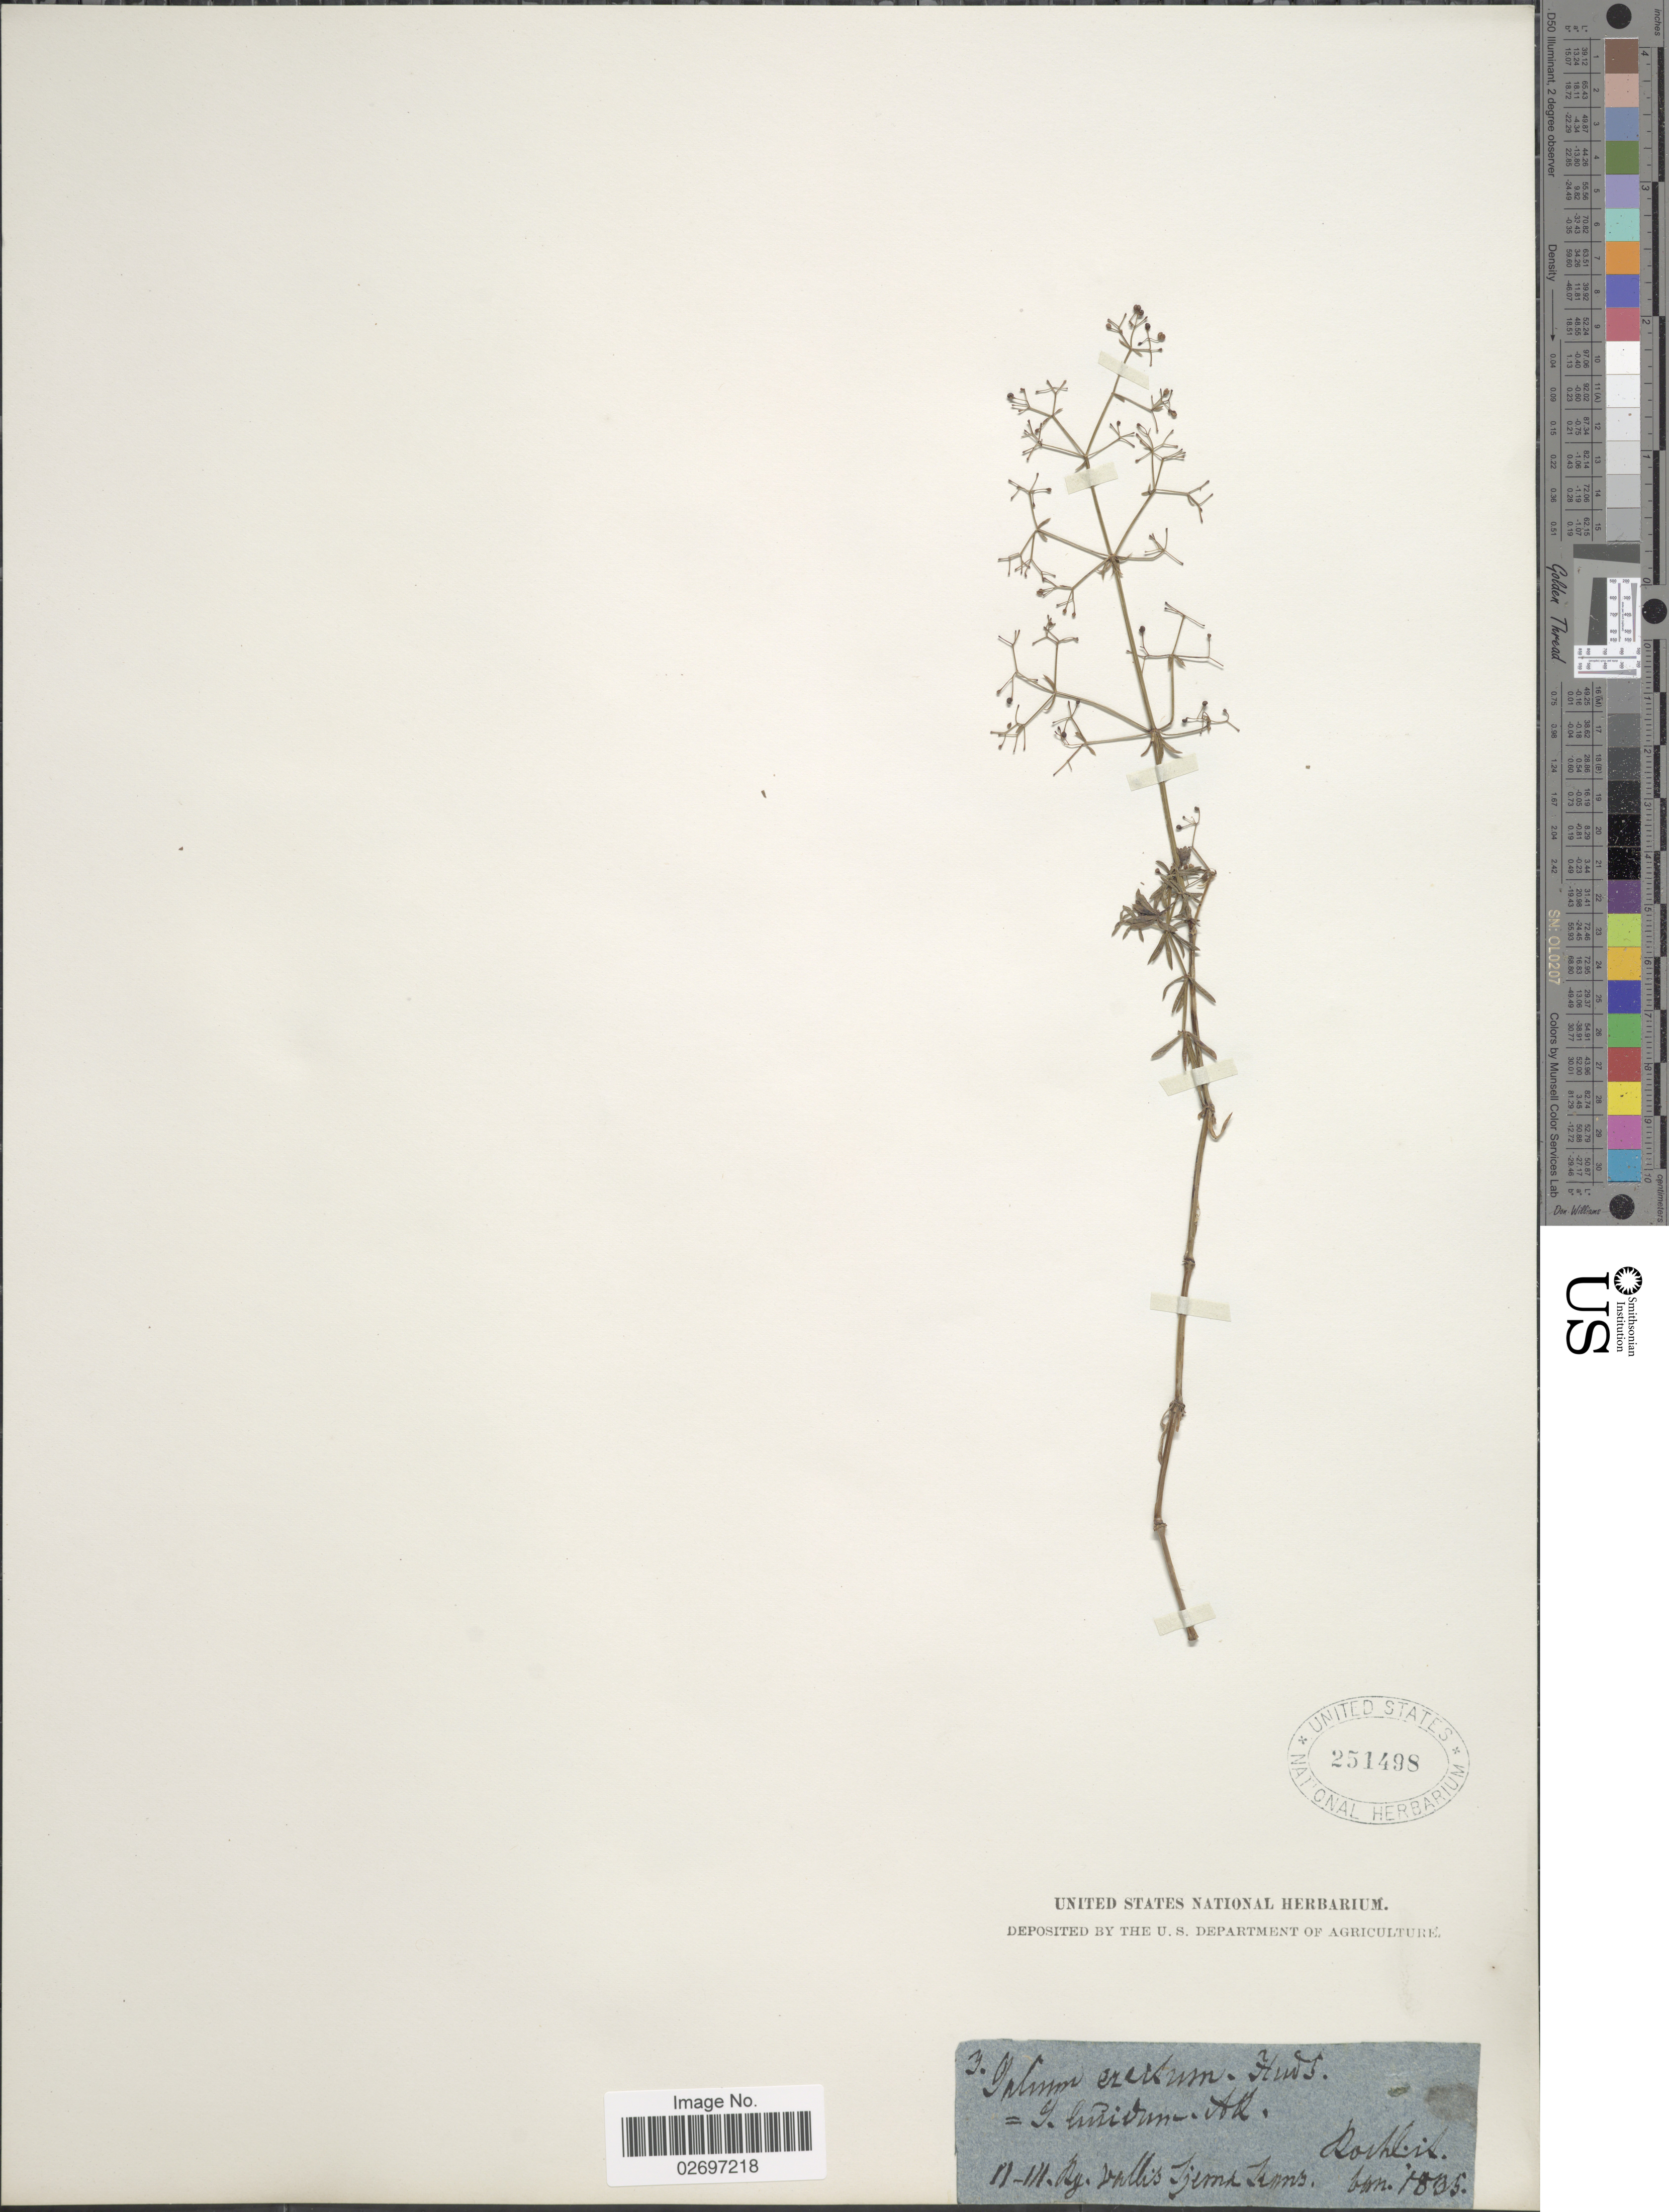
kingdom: Plantae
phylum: Tracheophyta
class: Magnoliopsida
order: Gentianales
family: Rubiaceae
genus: Galium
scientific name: Galium erectum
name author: Huds.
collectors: Roshlit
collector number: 3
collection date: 1835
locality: Vallis Tjema Tenns. [interpreted]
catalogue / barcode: US 251498